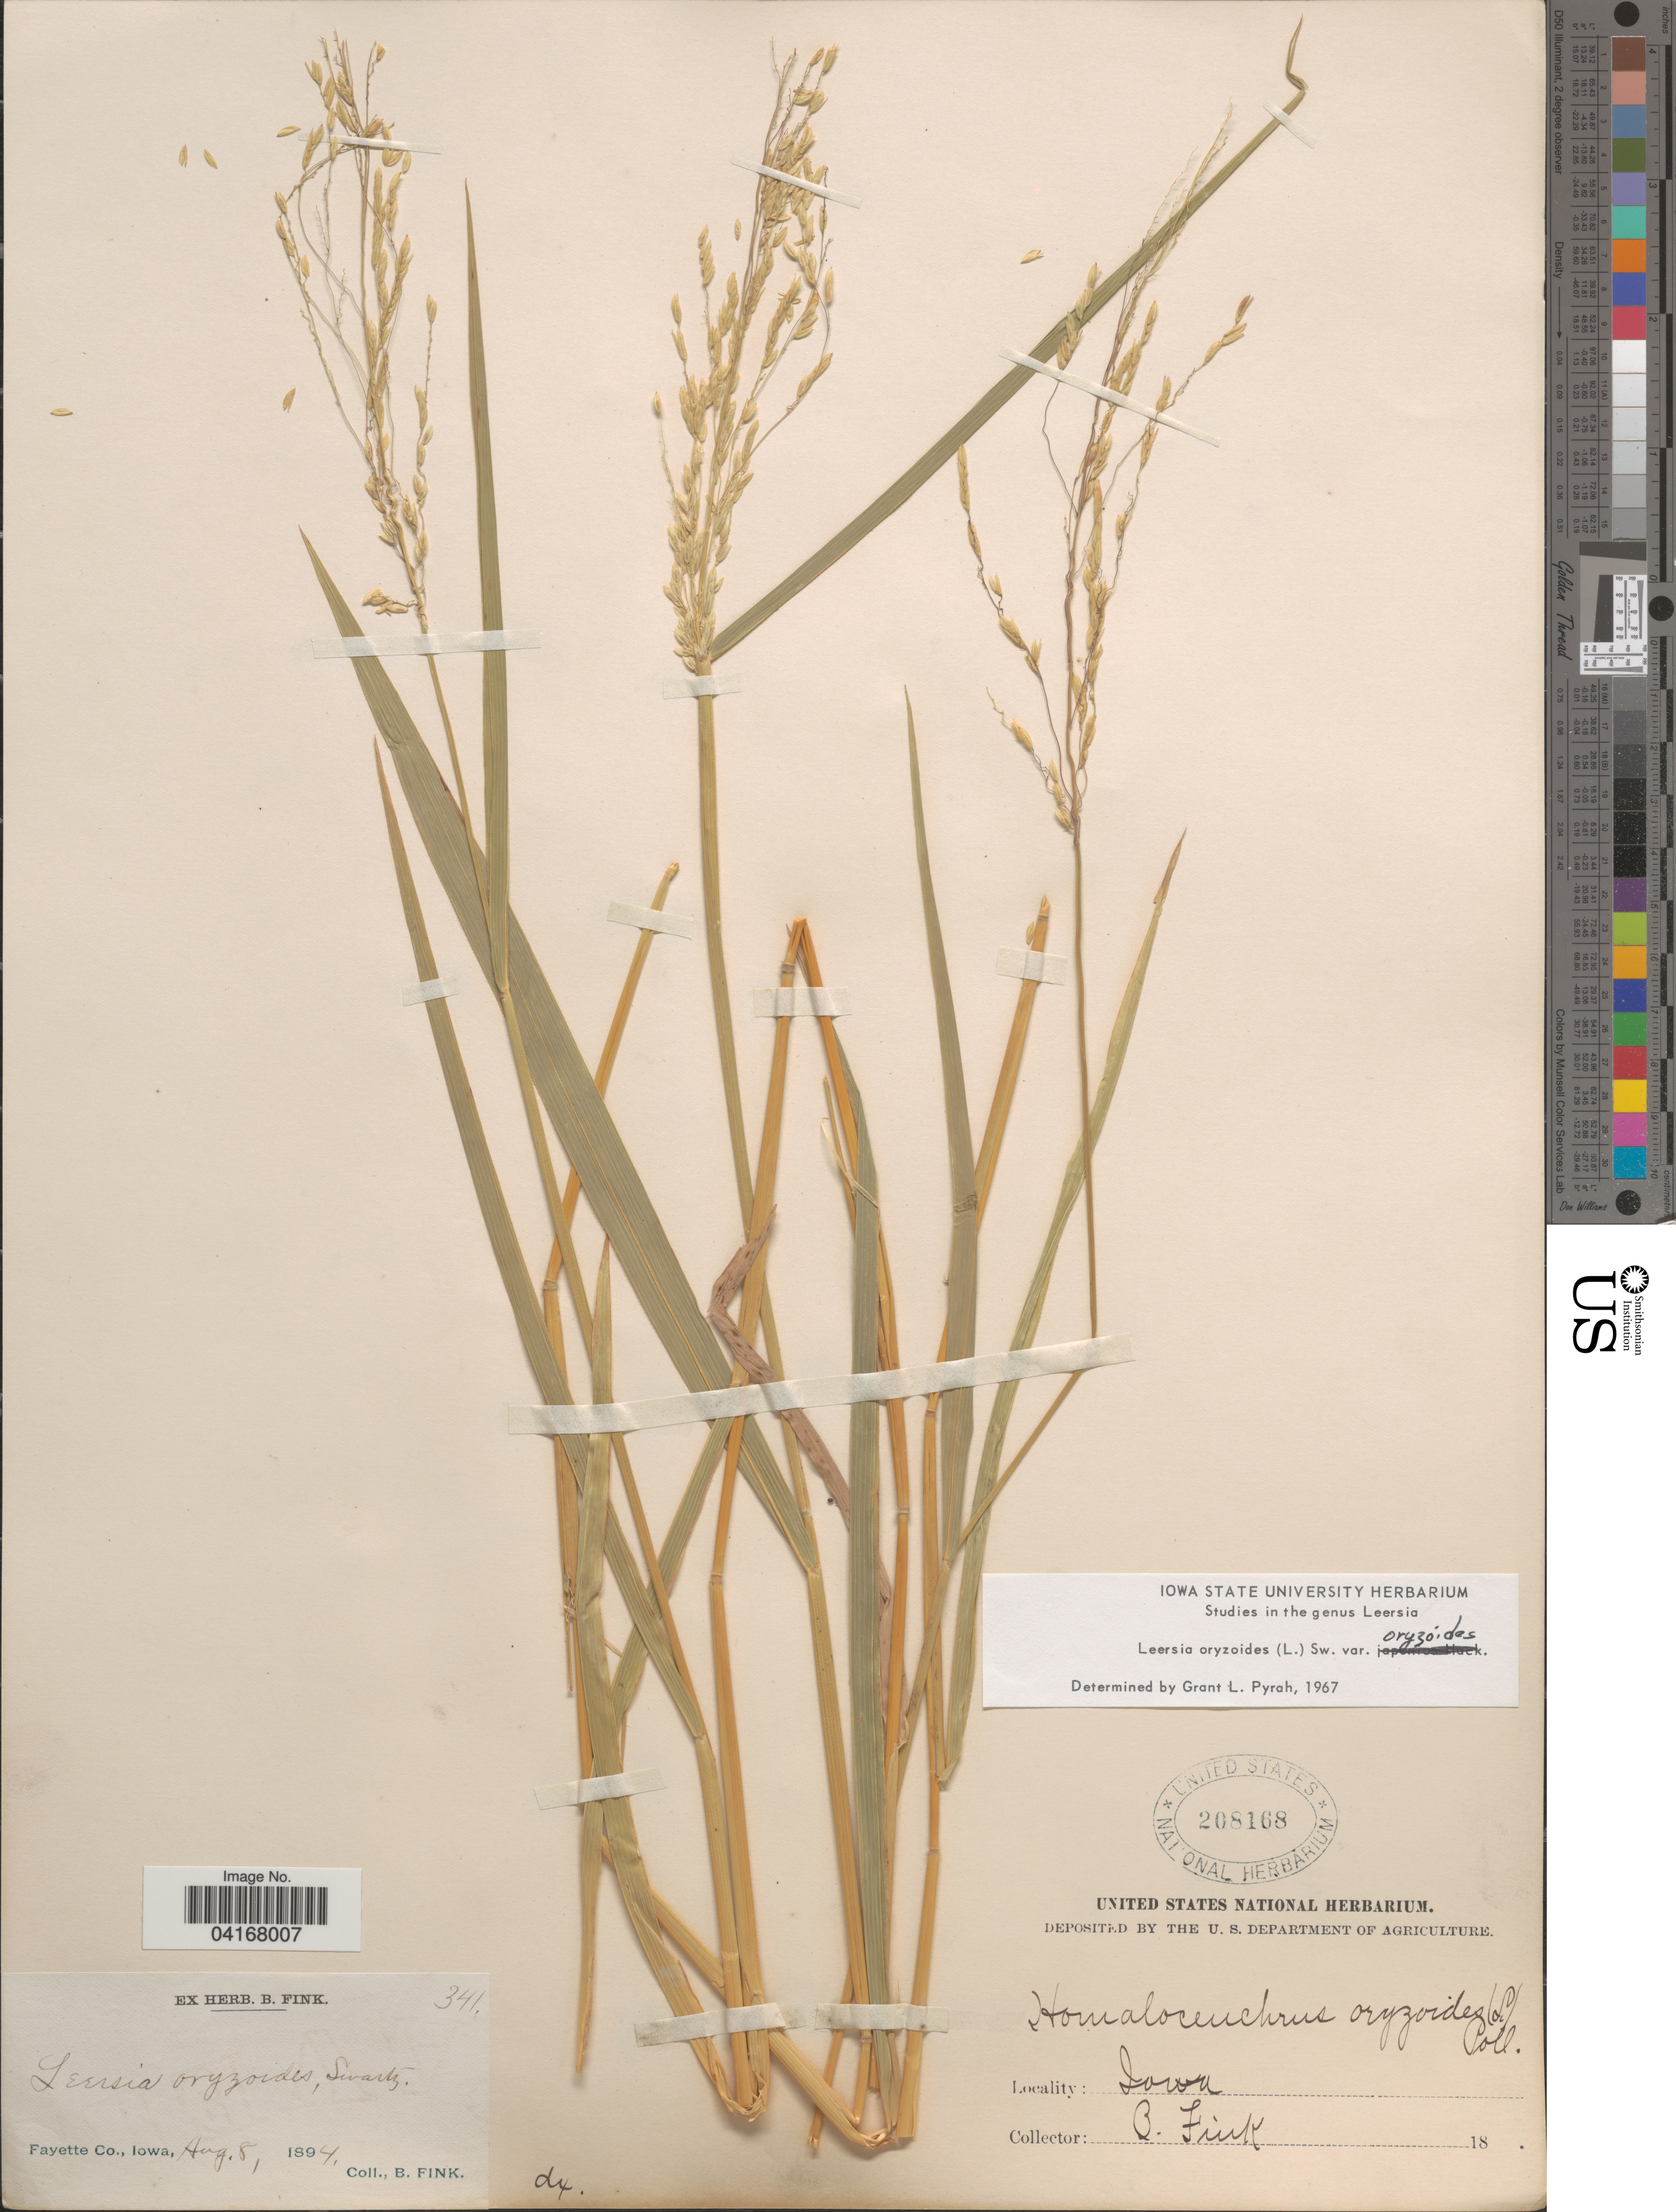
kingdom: Plantae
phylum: Tracheophyta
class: Liliopsida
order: Poales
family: Poaceae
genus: Leersia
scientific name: Leersia oryzoides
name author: (L.) Sw.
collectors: B. Fink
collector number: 341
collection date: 1894-08-08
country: United States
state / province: Iowa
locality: Fayette Co.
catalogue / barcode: US 208168